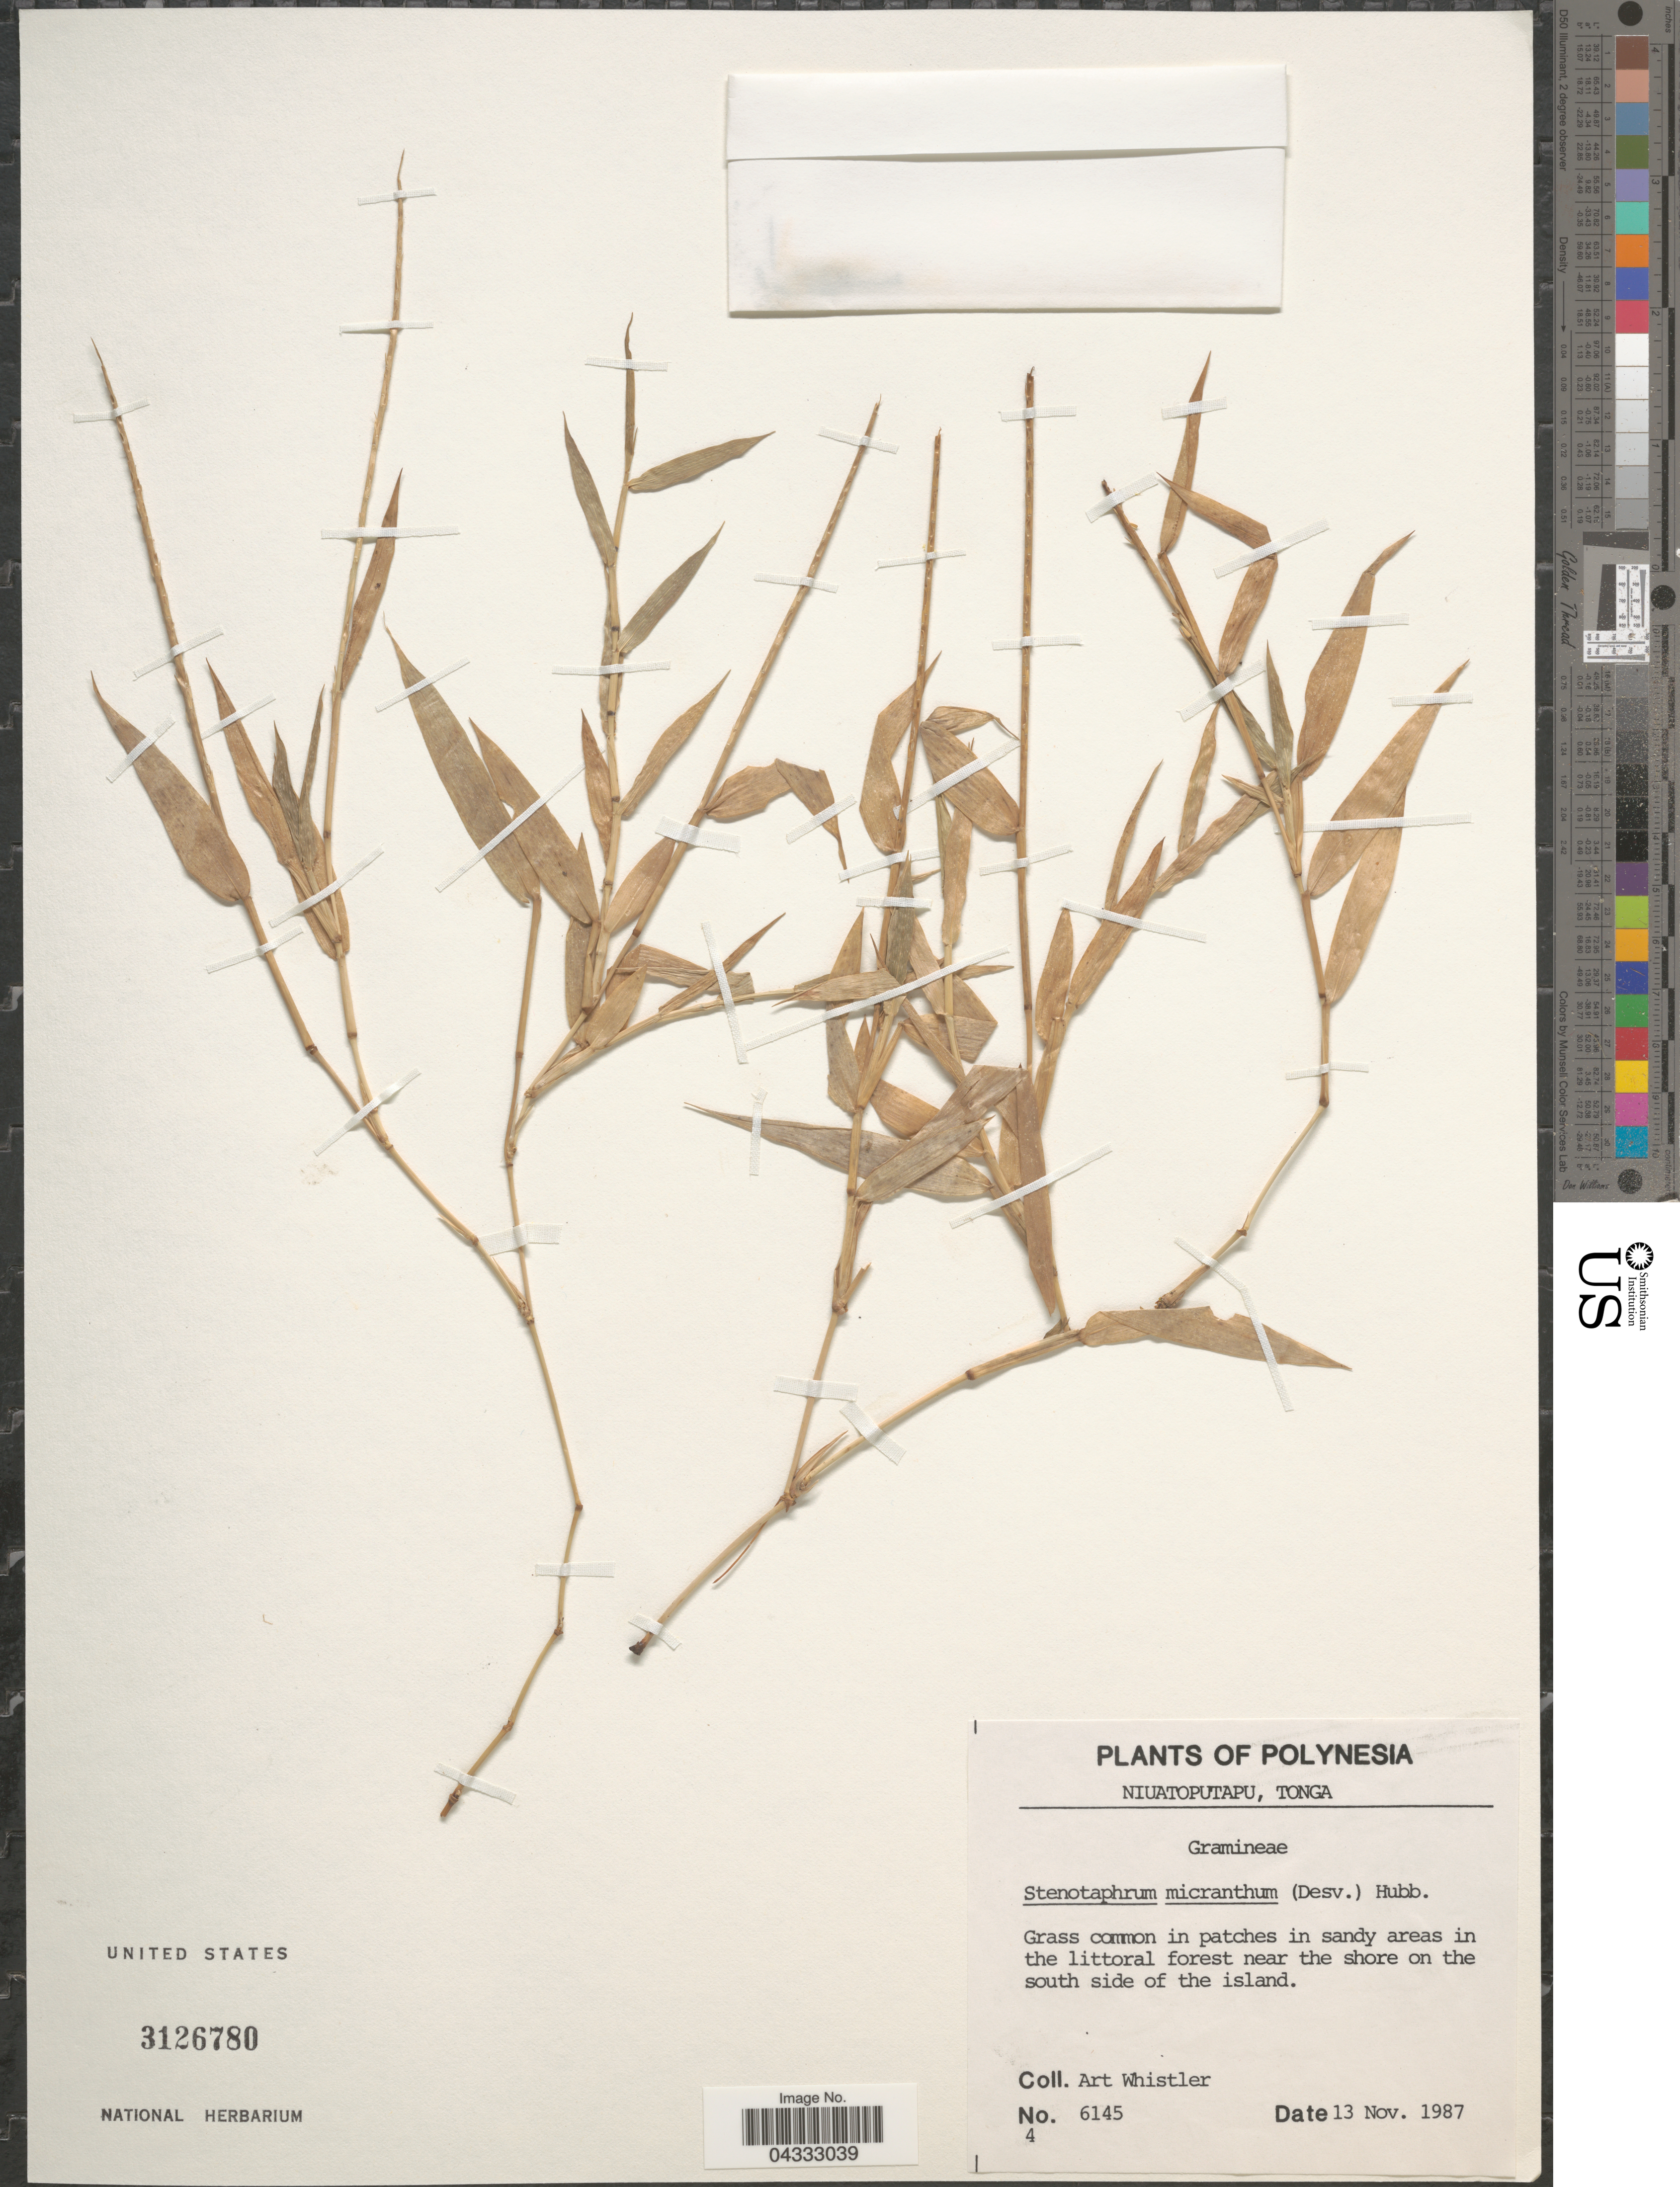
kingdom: Plantae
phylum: Tracheophyta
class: Liliopsida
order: Poales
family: Poaceae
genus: Stenotaphrum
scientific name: Stenotaphrum micranthum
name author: (Desv.) C.E. Hubb.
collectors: A. Whistler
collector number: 6145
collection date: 1987-11-13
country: Tonga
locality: Polynesia. Niuatoputapu, Tonga. Grass common in patches in sandy areas in the littoral forest near the shore on the south side of the island.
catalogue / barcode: US 3126780